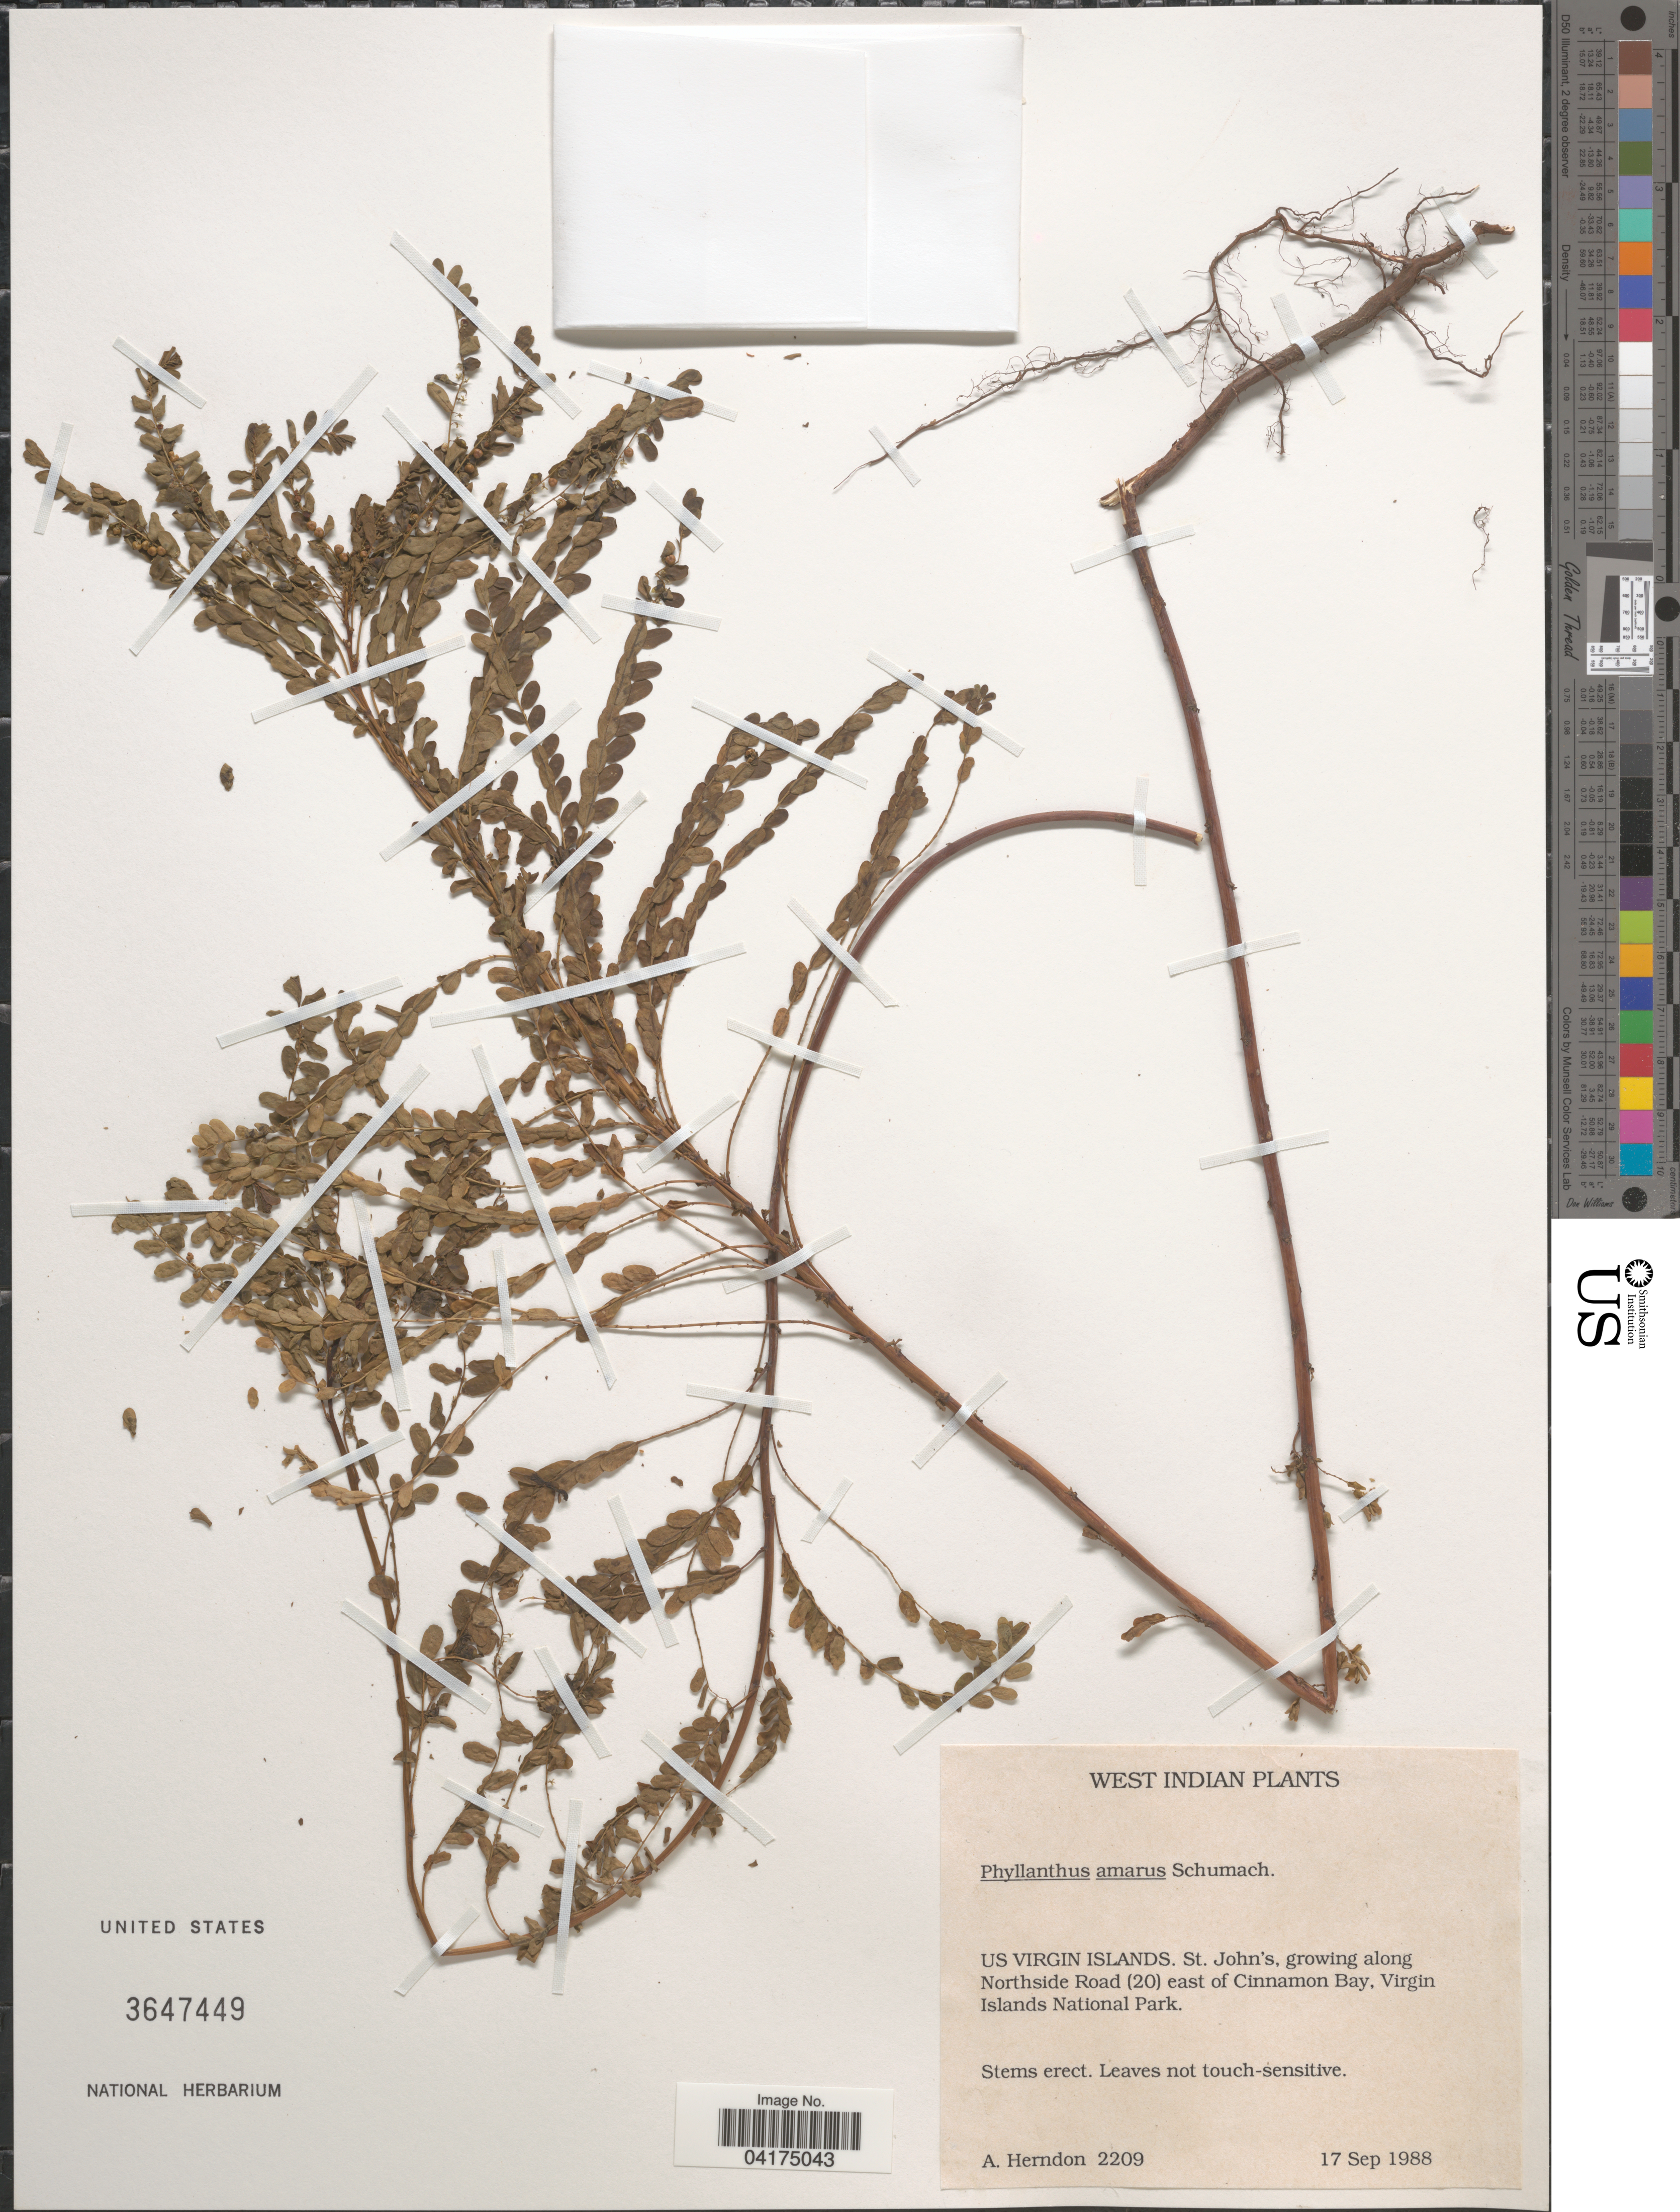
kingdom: Plantae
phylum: Tracheophyta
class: Magnoliopsida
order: Malpighiales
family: Phyllanthaceae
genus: Phyllanthus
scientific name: Phyllanthus amarus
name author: Schumach. & Thonn.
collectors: A. Herndon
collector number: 2209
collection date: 1988-09-17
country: U.S. Virgin Islands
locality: West Indian. St. John's, growing along Northside Road (20) east of Cinnamon Bay, Virgin Islands National Park.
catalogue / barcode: US 3647449